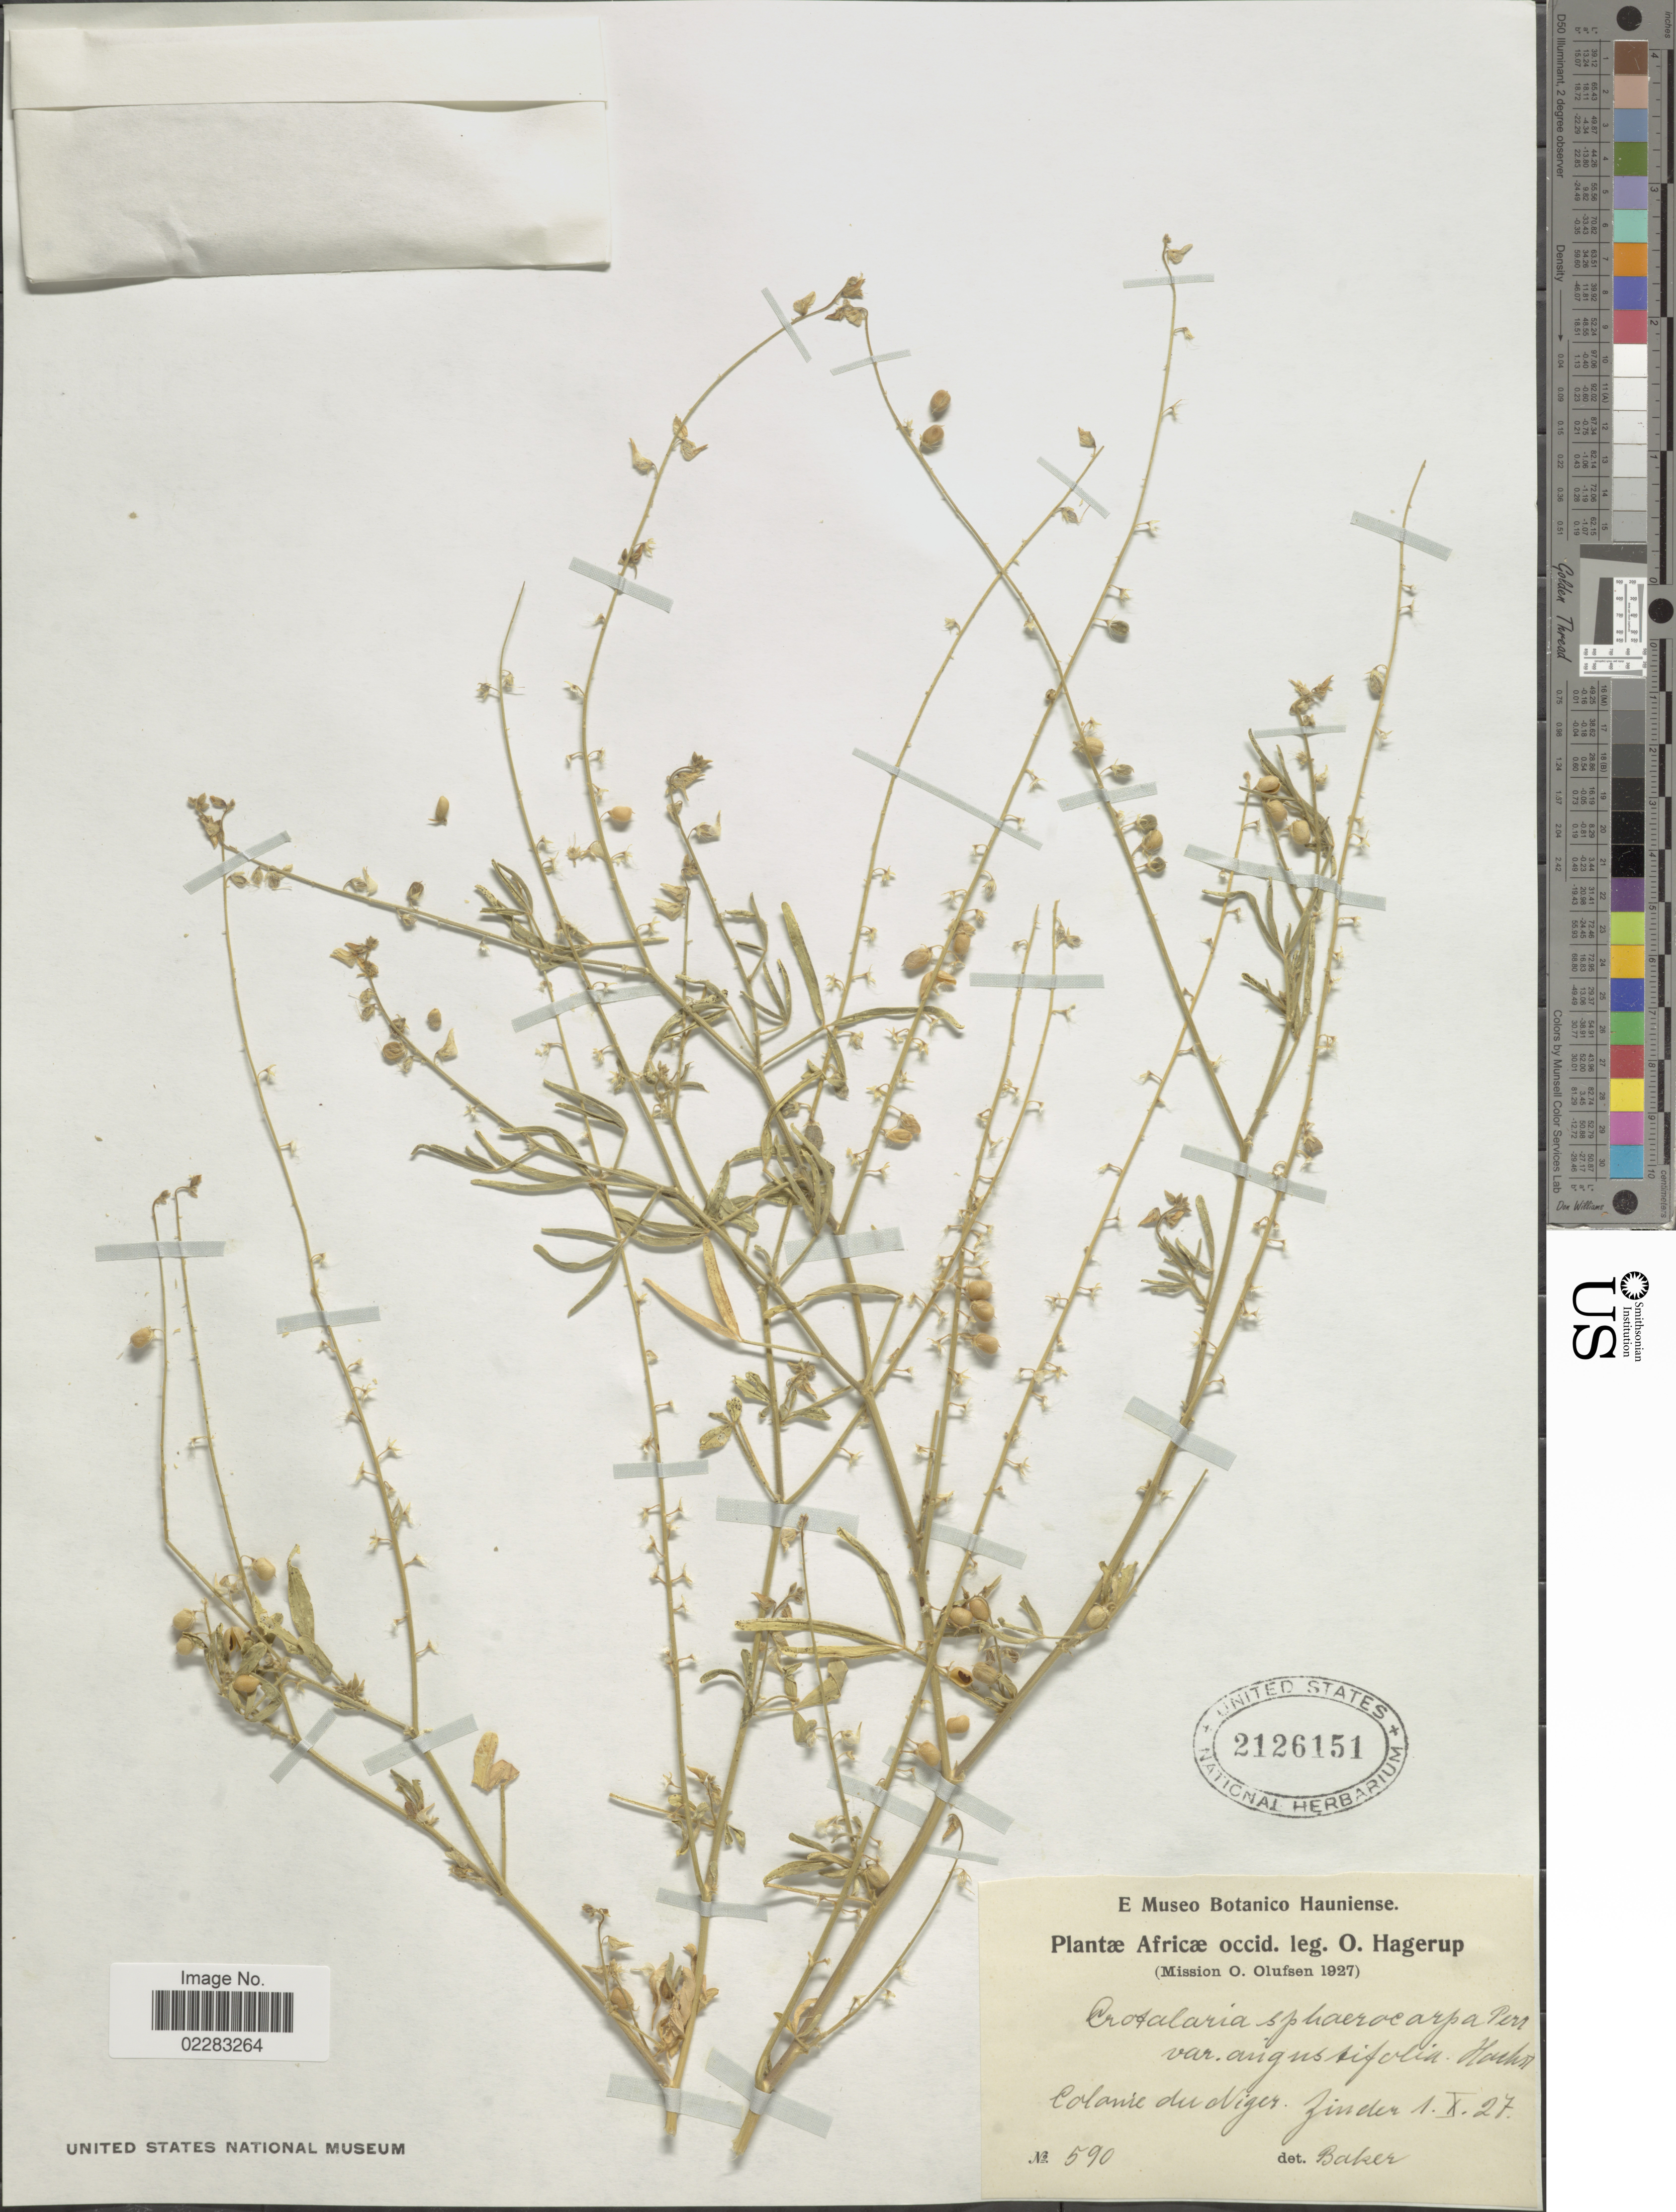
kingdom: Plantae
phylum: Tracheophyta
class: Magnoliopsida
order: Fabales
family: Fabaceae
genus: Crotalaria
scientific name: Crotalaria sphaerocarpa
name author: Perr. ex DC.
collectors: O. Hagerup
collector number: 590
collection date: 1927-10-01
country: Niger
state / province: Zinder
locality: Colonie du Niger.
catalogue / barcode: US 2126151